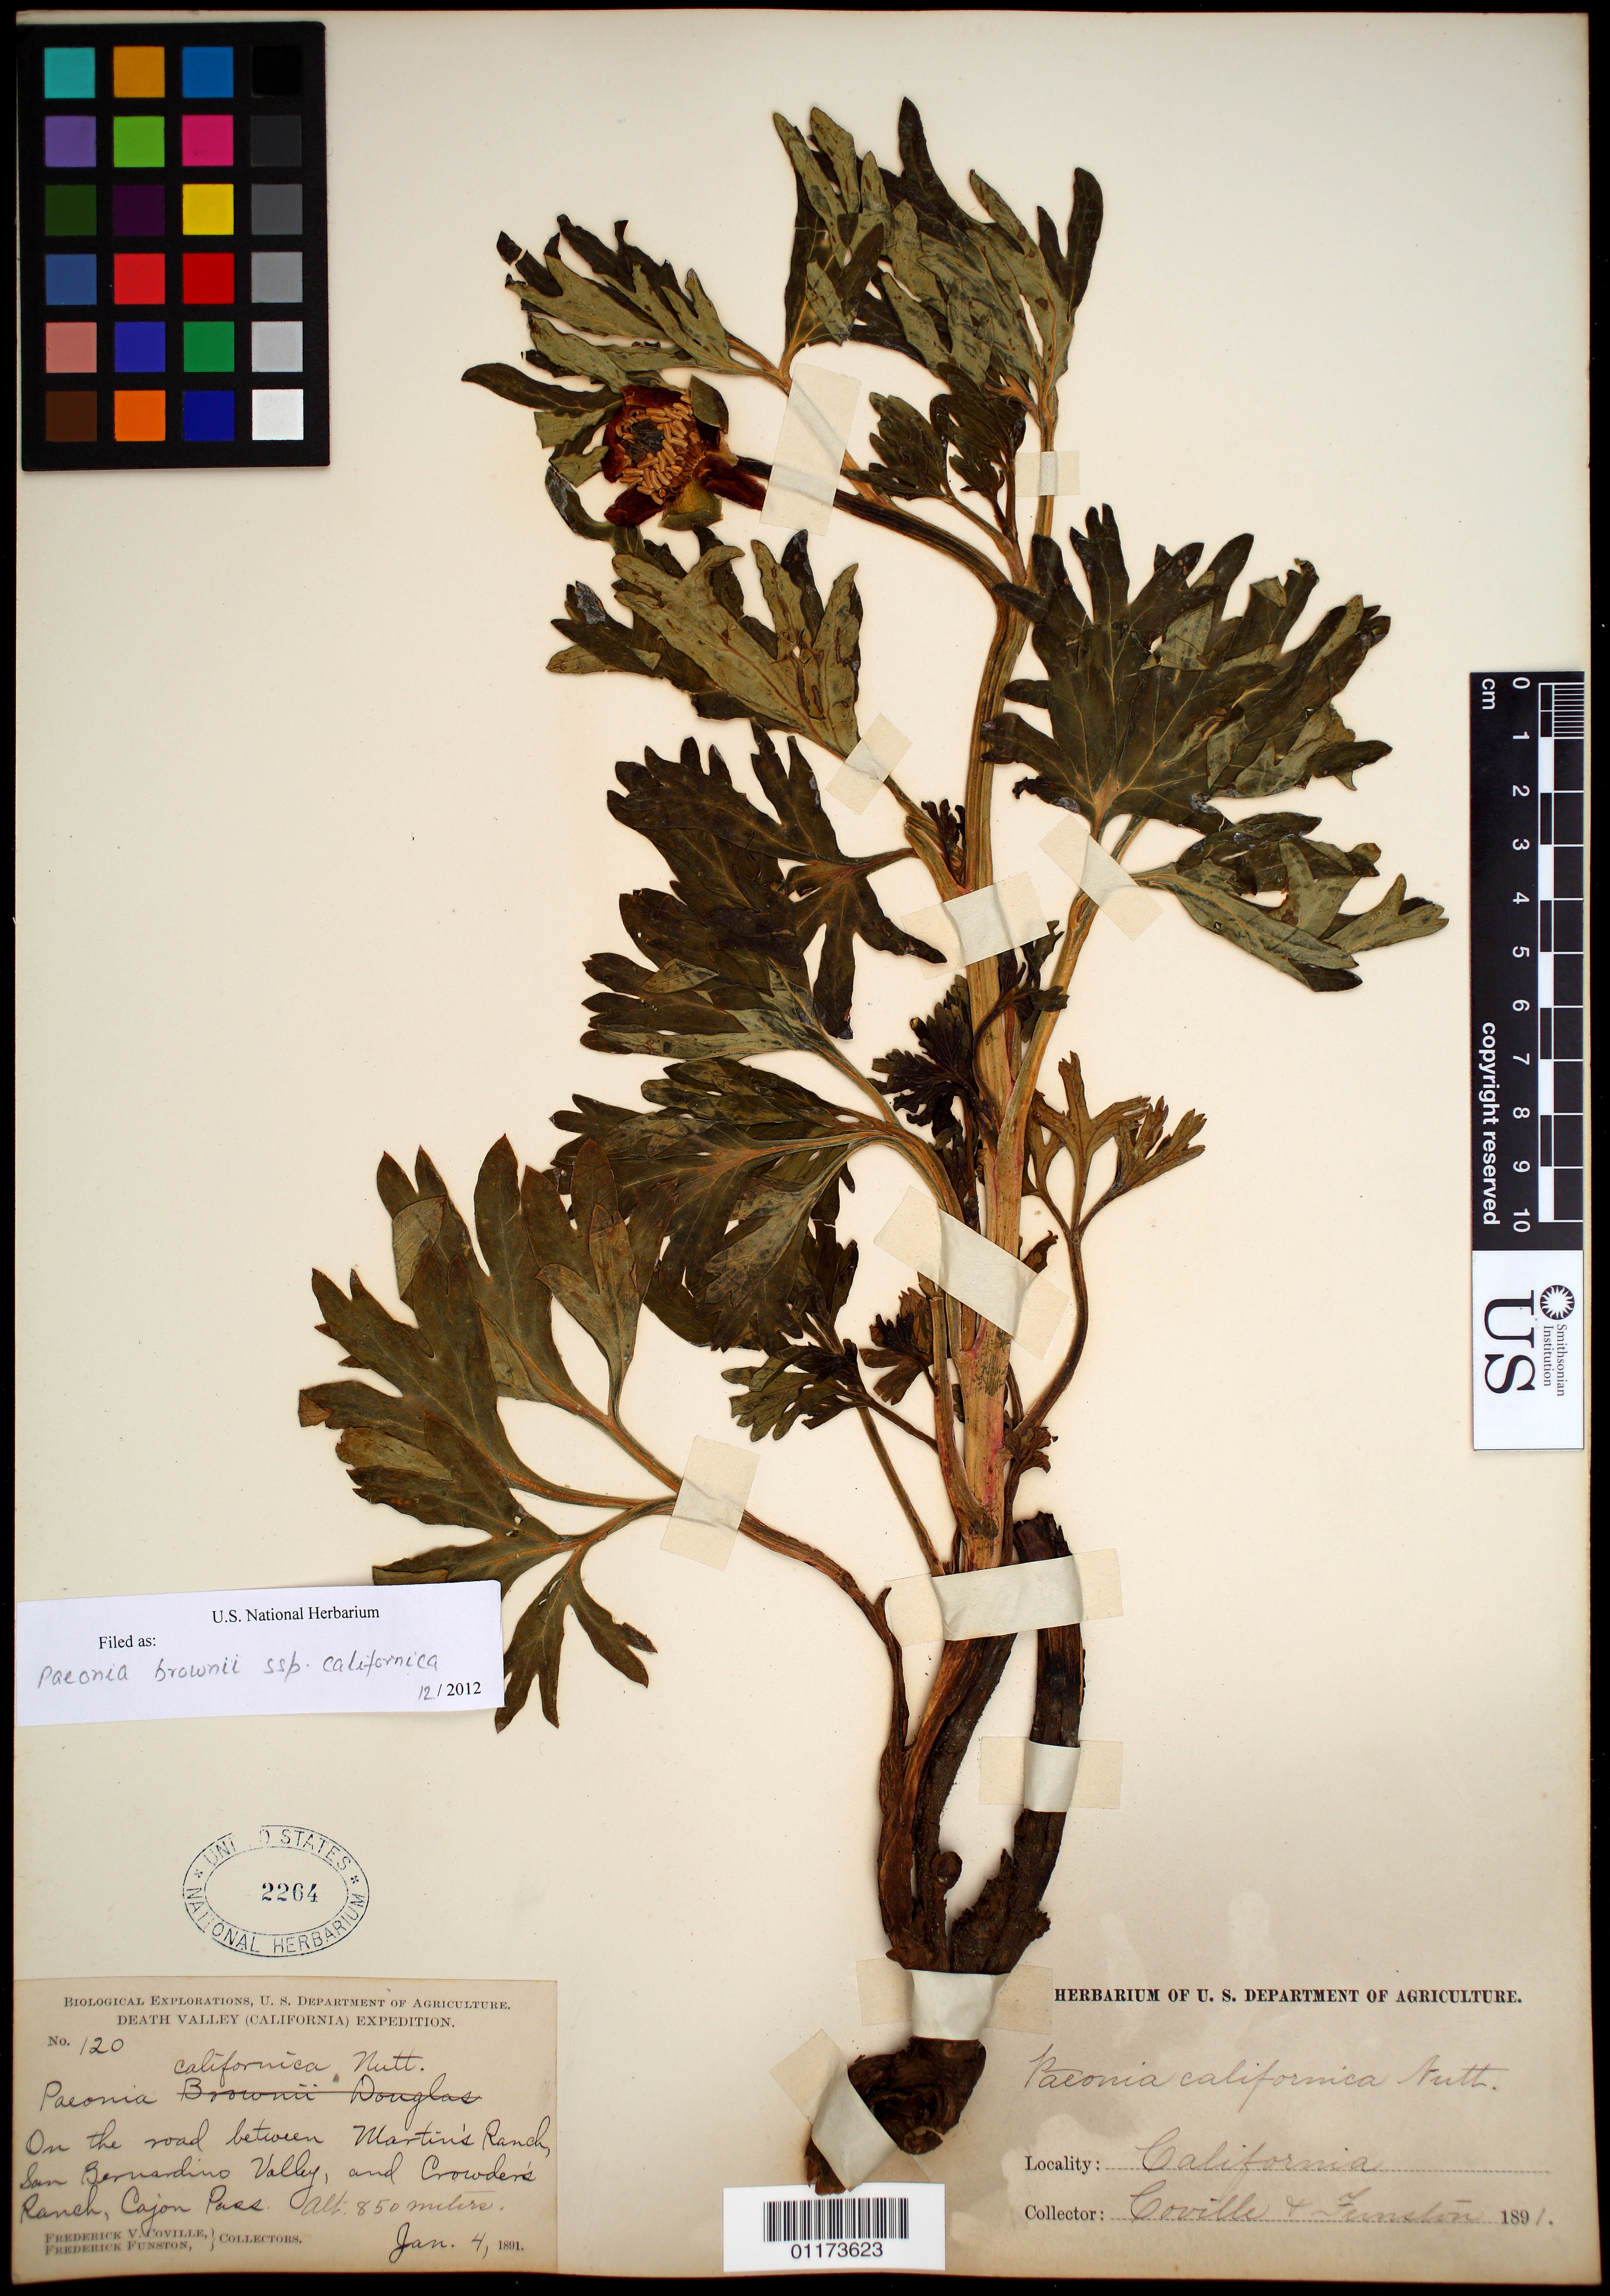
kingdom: Plantae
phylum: Tracheophyta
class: Magnoliopsida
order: Saxifragales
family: Paeoniaceae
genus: Paeonia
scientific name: Paeonia brownii subsp. californica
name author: (Nutt. ex Torr. & A. Gray) Abrams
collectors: F. V. Coville & F. Funston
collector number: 120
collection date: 1891-01-04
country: United States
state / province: California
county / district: San Bernardino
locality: San Bernardino Valley, on the road between Martin's Ranch and Crowder's Ranch, Cajon Pass.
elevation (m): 850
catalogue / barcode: US 2264